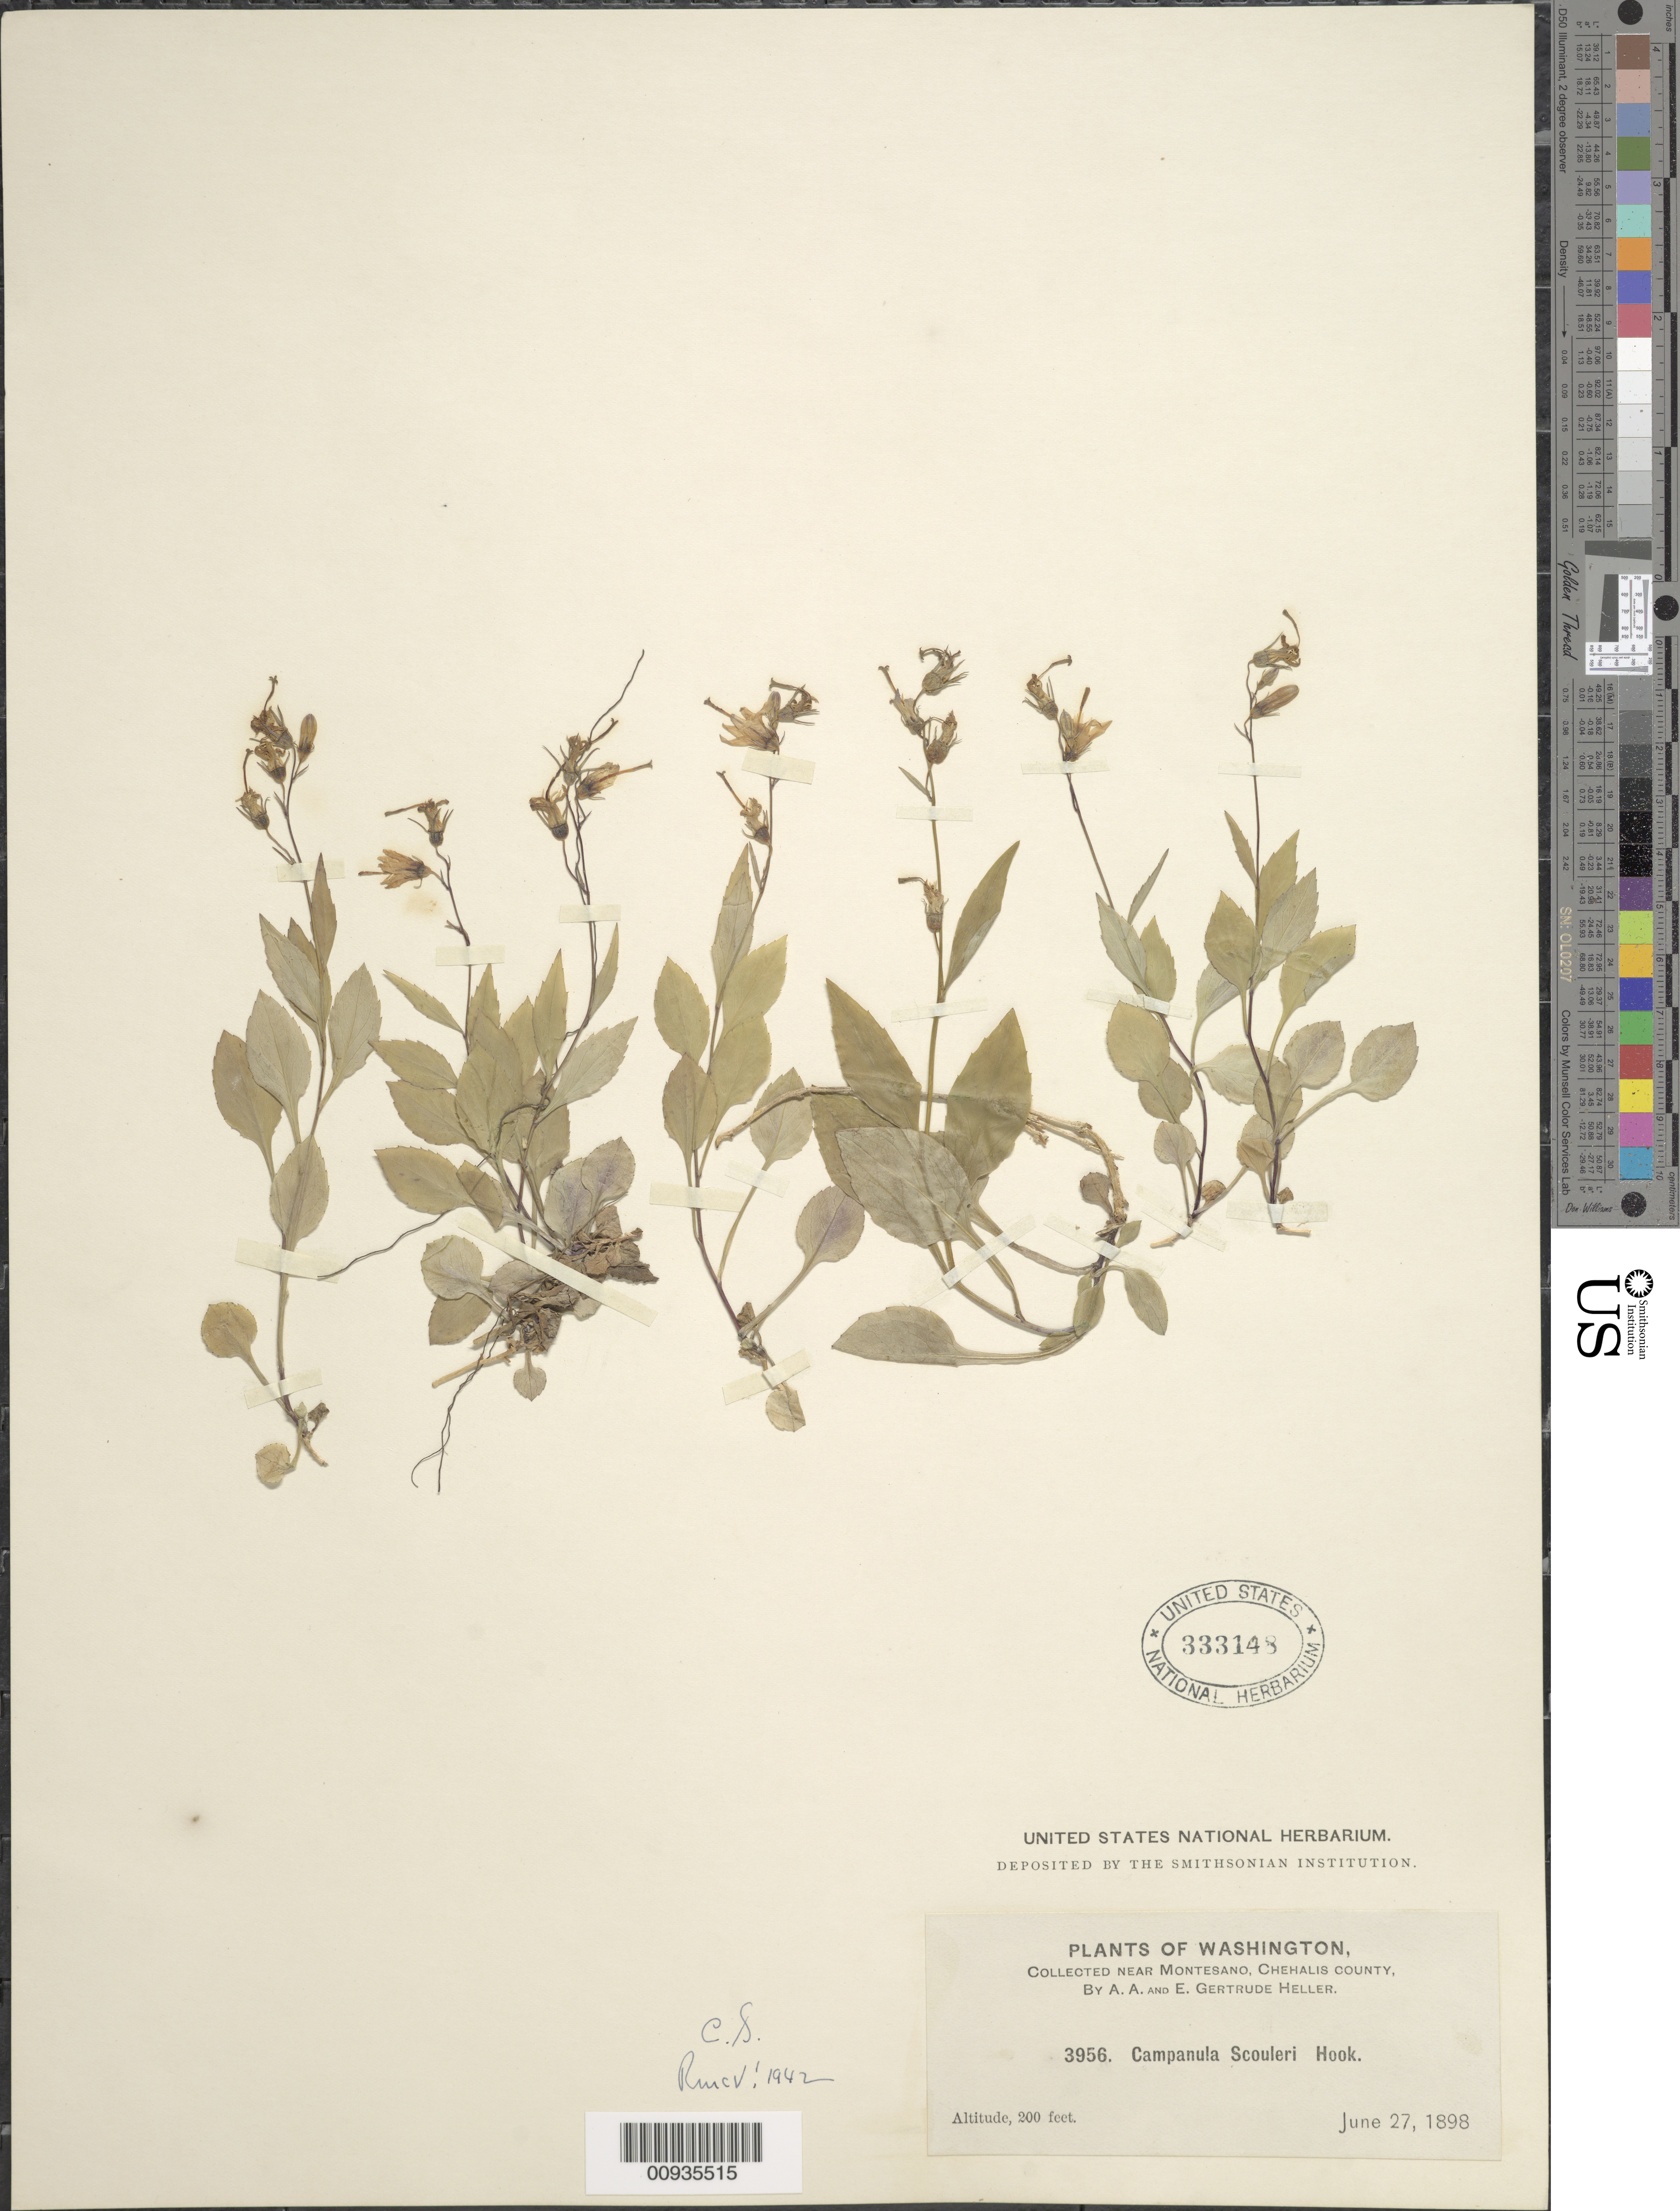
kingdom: Plantae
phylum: Tracheophyta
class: Magnoliopsida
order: Asterales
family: Campanulaceae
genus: Campanula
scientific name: Campanula scouleri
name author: Hook.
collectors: A. A. Heller & E. G. Heller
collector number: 3956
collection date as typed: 27 Jun 1898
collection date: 1898-06-27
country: United States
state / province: Washington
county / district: Grays Harbor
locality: Near Montesano.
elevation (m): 61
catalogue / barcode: US 333148